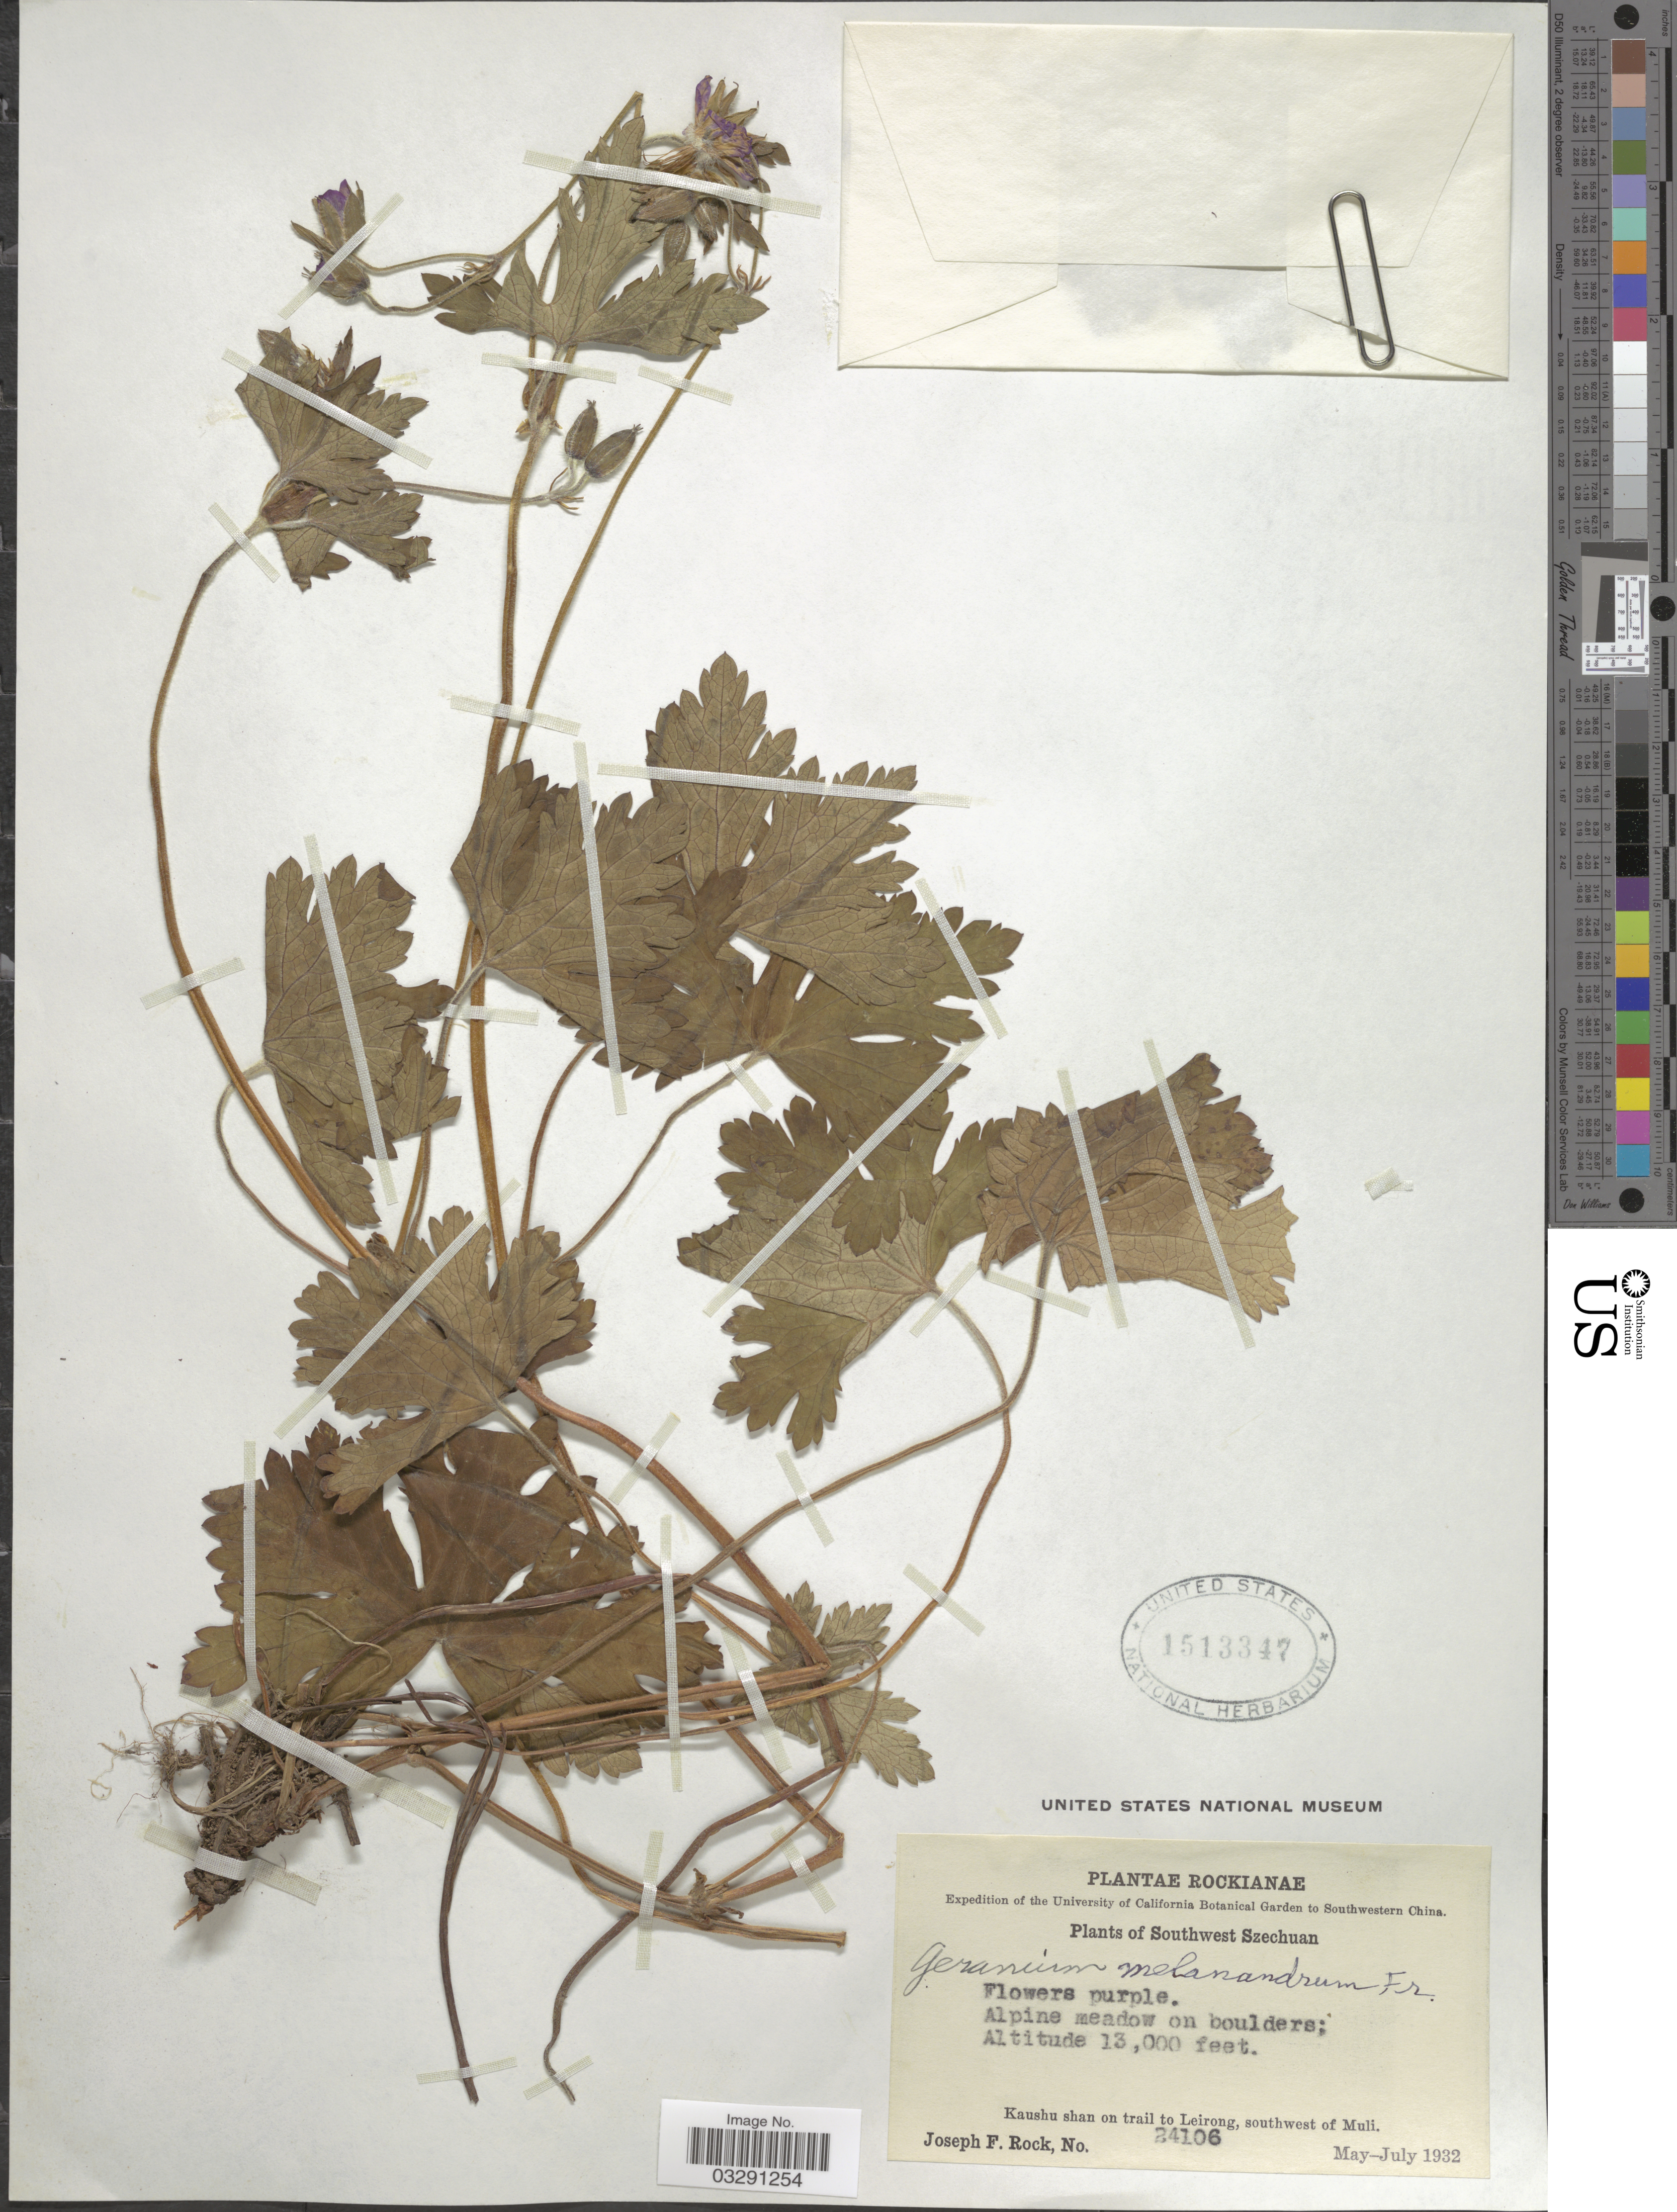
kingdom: Plantae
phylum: Tracheophyta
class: Magnoliopsida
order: Geraniales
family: Geraniaceae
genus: Geranium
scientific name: Geranium melanandrum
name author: Franch.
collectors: J. F. Rock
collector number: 24106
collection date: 1932-05/1932-07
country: China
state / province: Sichuan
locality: Southwestern China, Southwest Szechuan, Kaushu shan on trail to Leirong, southwest of Muli.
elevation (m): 3962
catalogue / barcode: US 1513347